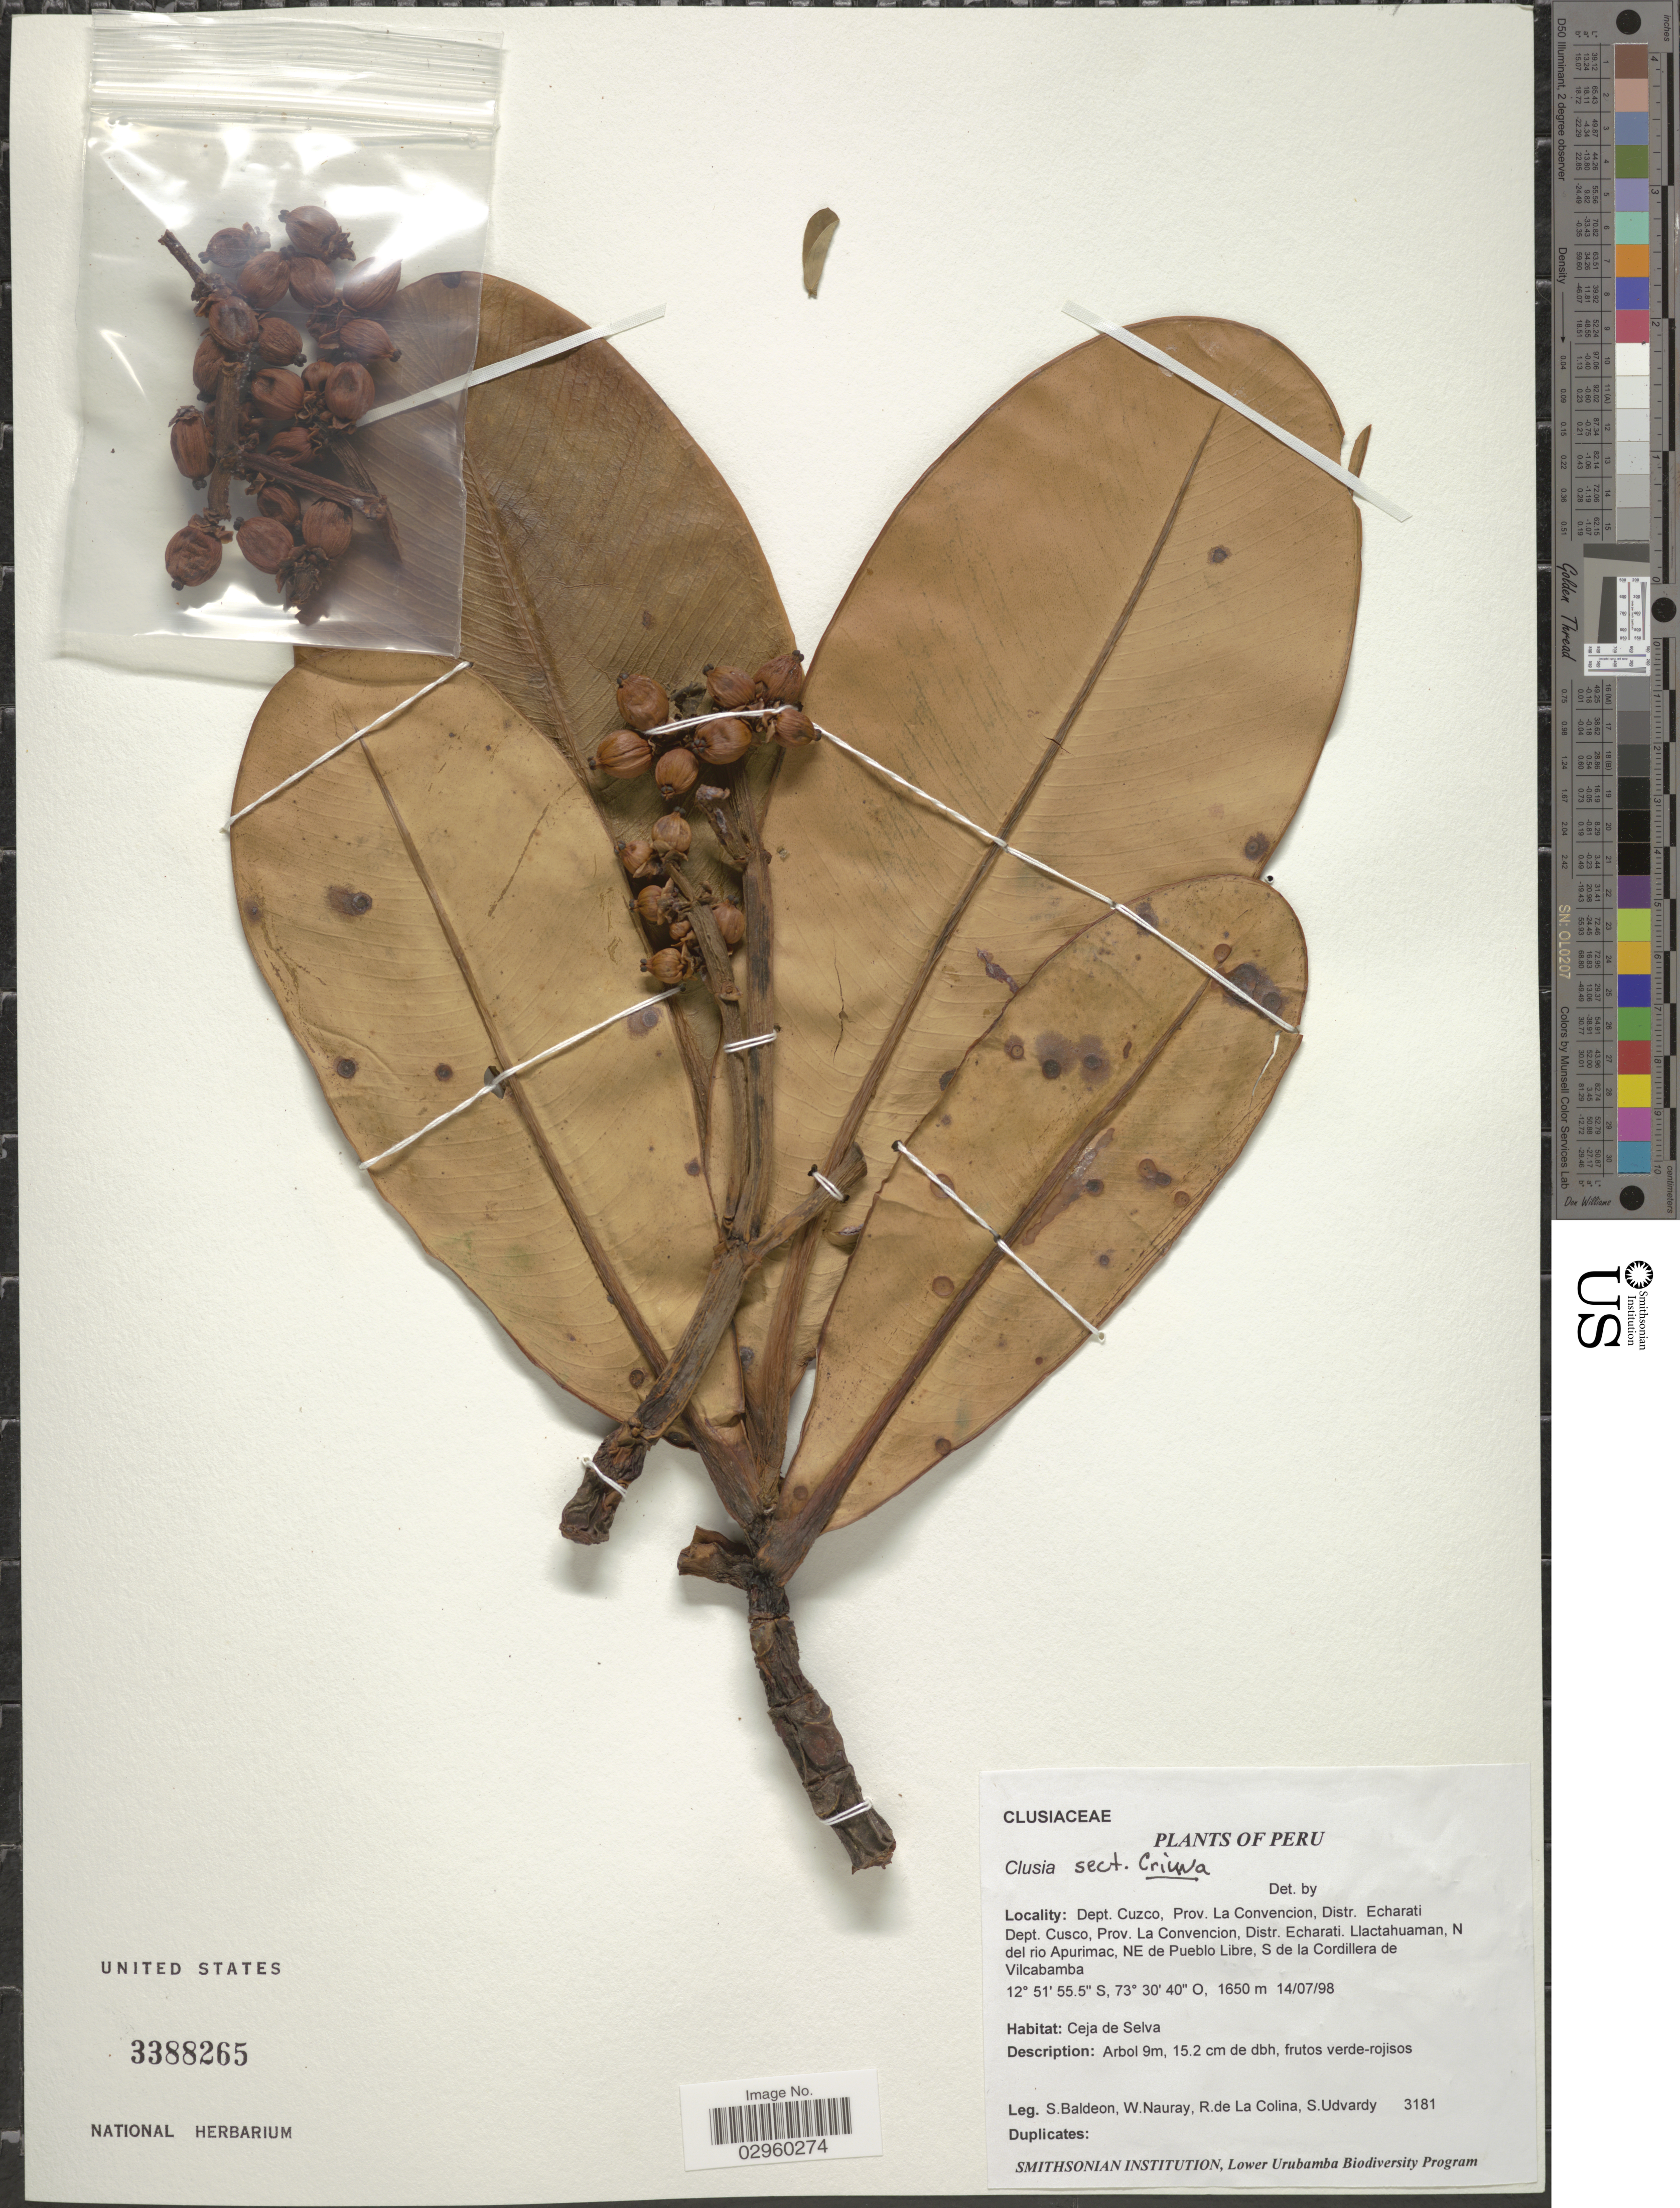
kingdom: Plantae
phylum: Tracheophyta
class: Magnoliopsida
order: Malpighiales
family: Clusiaceae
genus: Clusia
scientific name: Clusia sp.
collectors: S. Baldeon, W. Nauray, R. de La Colina & S. Udvardy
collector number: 3181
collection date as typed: Transcribed d/m/y: 14/7/98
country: Peru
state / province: Cusco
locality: Dept. Cuzco, Prov. La Convencion, Distr. Echarati. Llactahuaman, N del rio Apurimac, NE de Pueblo Libre, S de la Cordillera de Vilcabamba.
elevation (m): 1650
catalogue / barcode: US 3388265